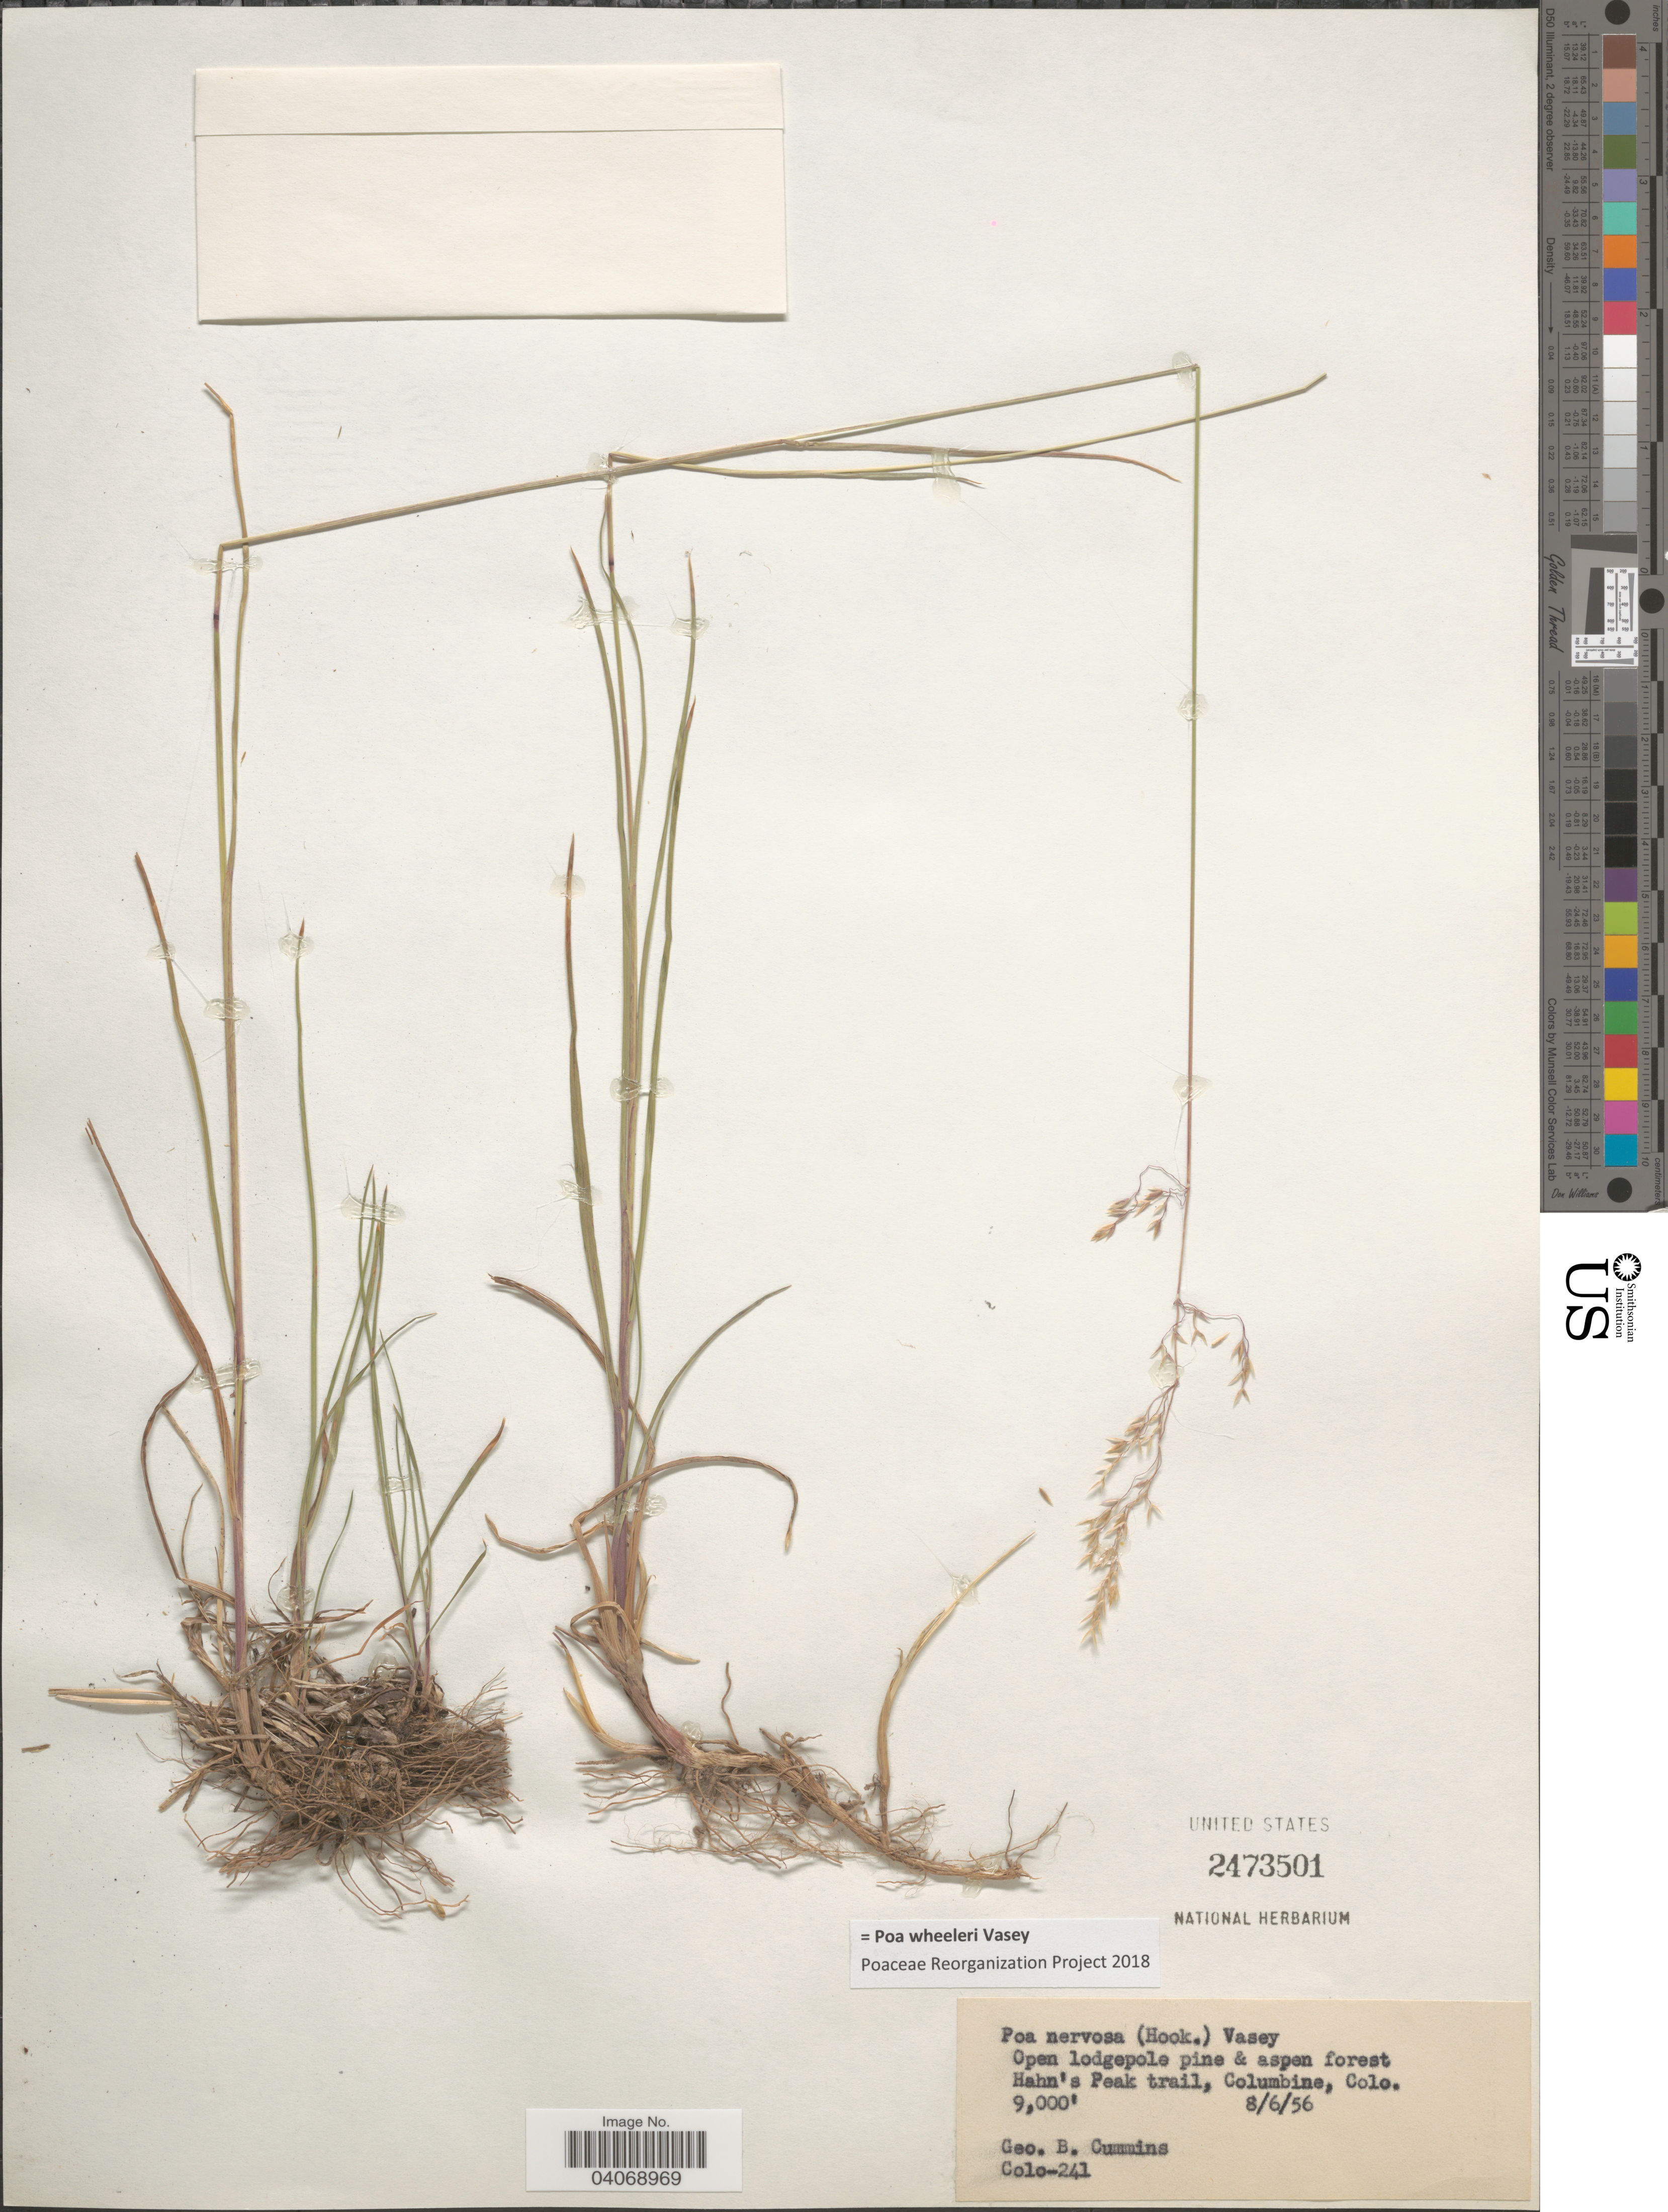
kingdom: Plantae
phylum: Tracheophyta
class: Liliopsida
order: Poales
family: Poaceae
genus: Poa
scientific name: Poa wheeleri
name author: Vasey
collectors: G. Cummins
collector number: Colo-241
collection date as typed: Transcribed d/m/y: 6/8/56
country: United States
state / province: Colorado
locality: Open lodgepole pine & aspen forest Hahn's Peak trail, Columbine.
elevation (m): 2743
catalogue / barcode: US 2473501